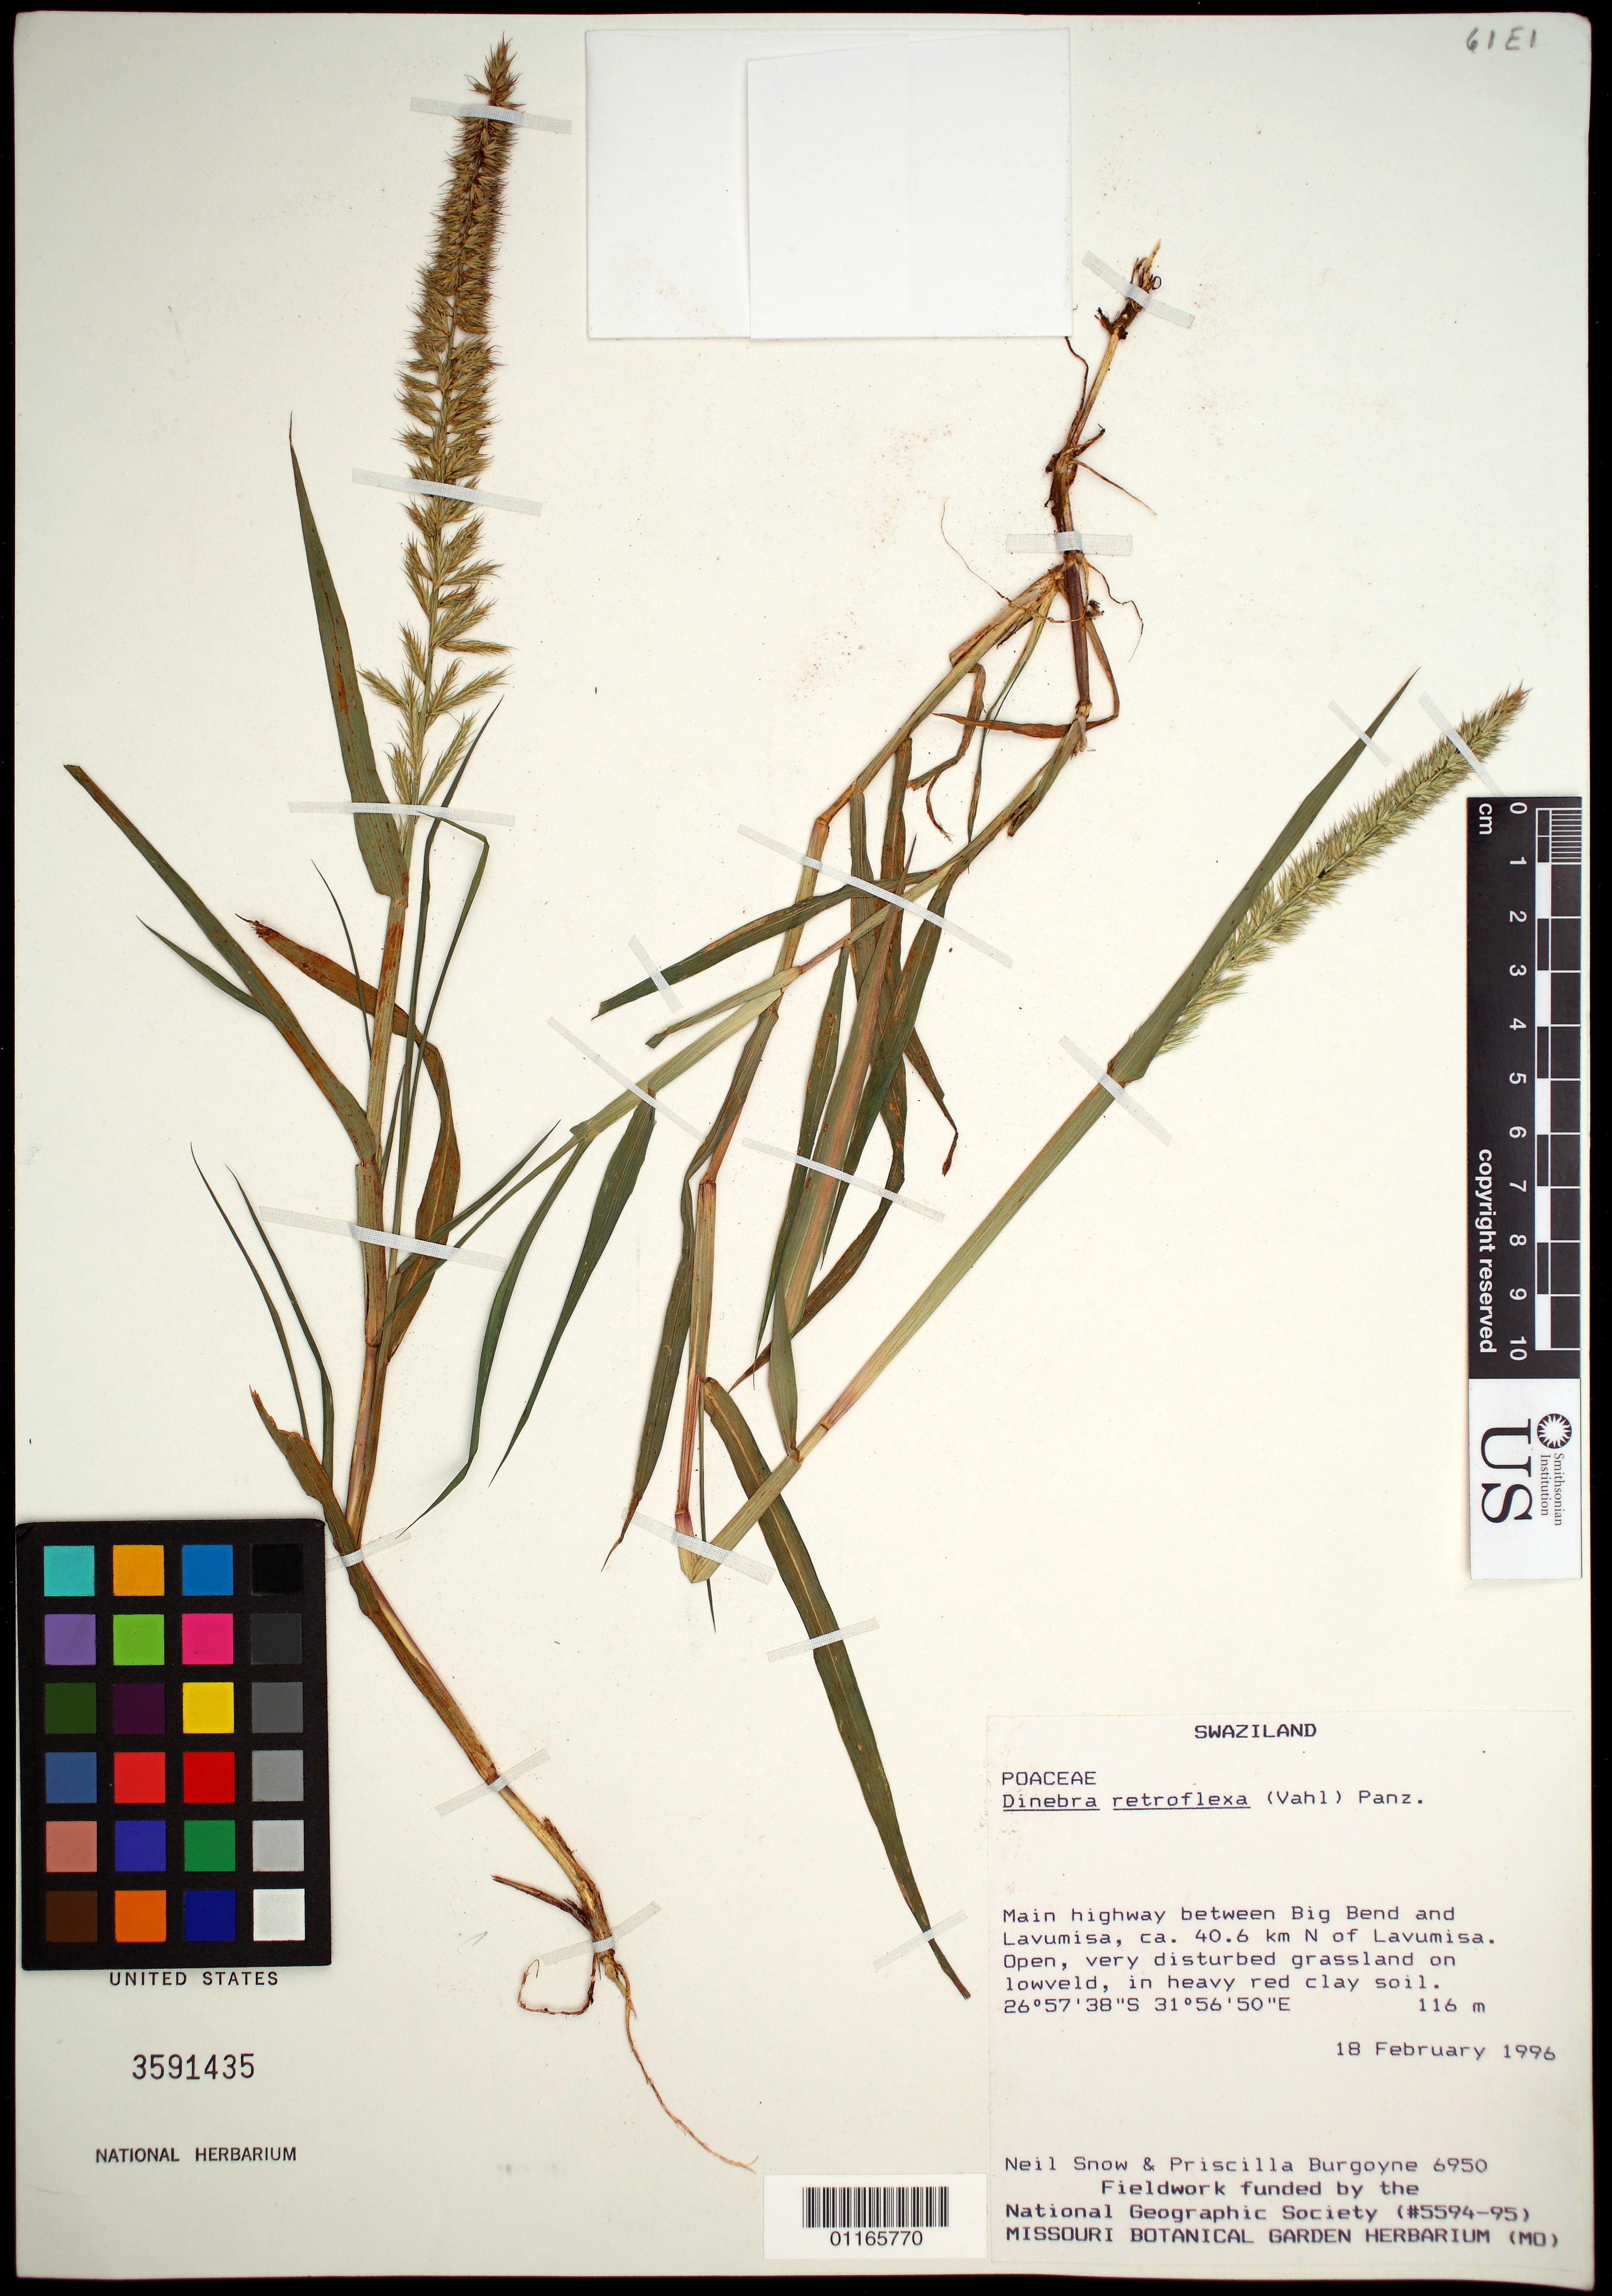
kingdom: Plantae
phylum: Tracheophyta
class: Liliopsida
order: Poales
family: Poaceae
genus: Dinebra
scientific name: Dinebra retroflexa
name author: (Vahl) Panzer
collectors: N. Snow & P. M. Burgoyne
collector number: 6950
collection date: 1996-02-18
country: Eswatini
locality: Main highway between Big Bend and Lavumisa, ca. 40.6 km N of Lavumisa.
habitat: Open, very disturbed grassland on lowveld, in heavy red clay soil.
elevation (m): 116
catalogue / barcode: US 3591435